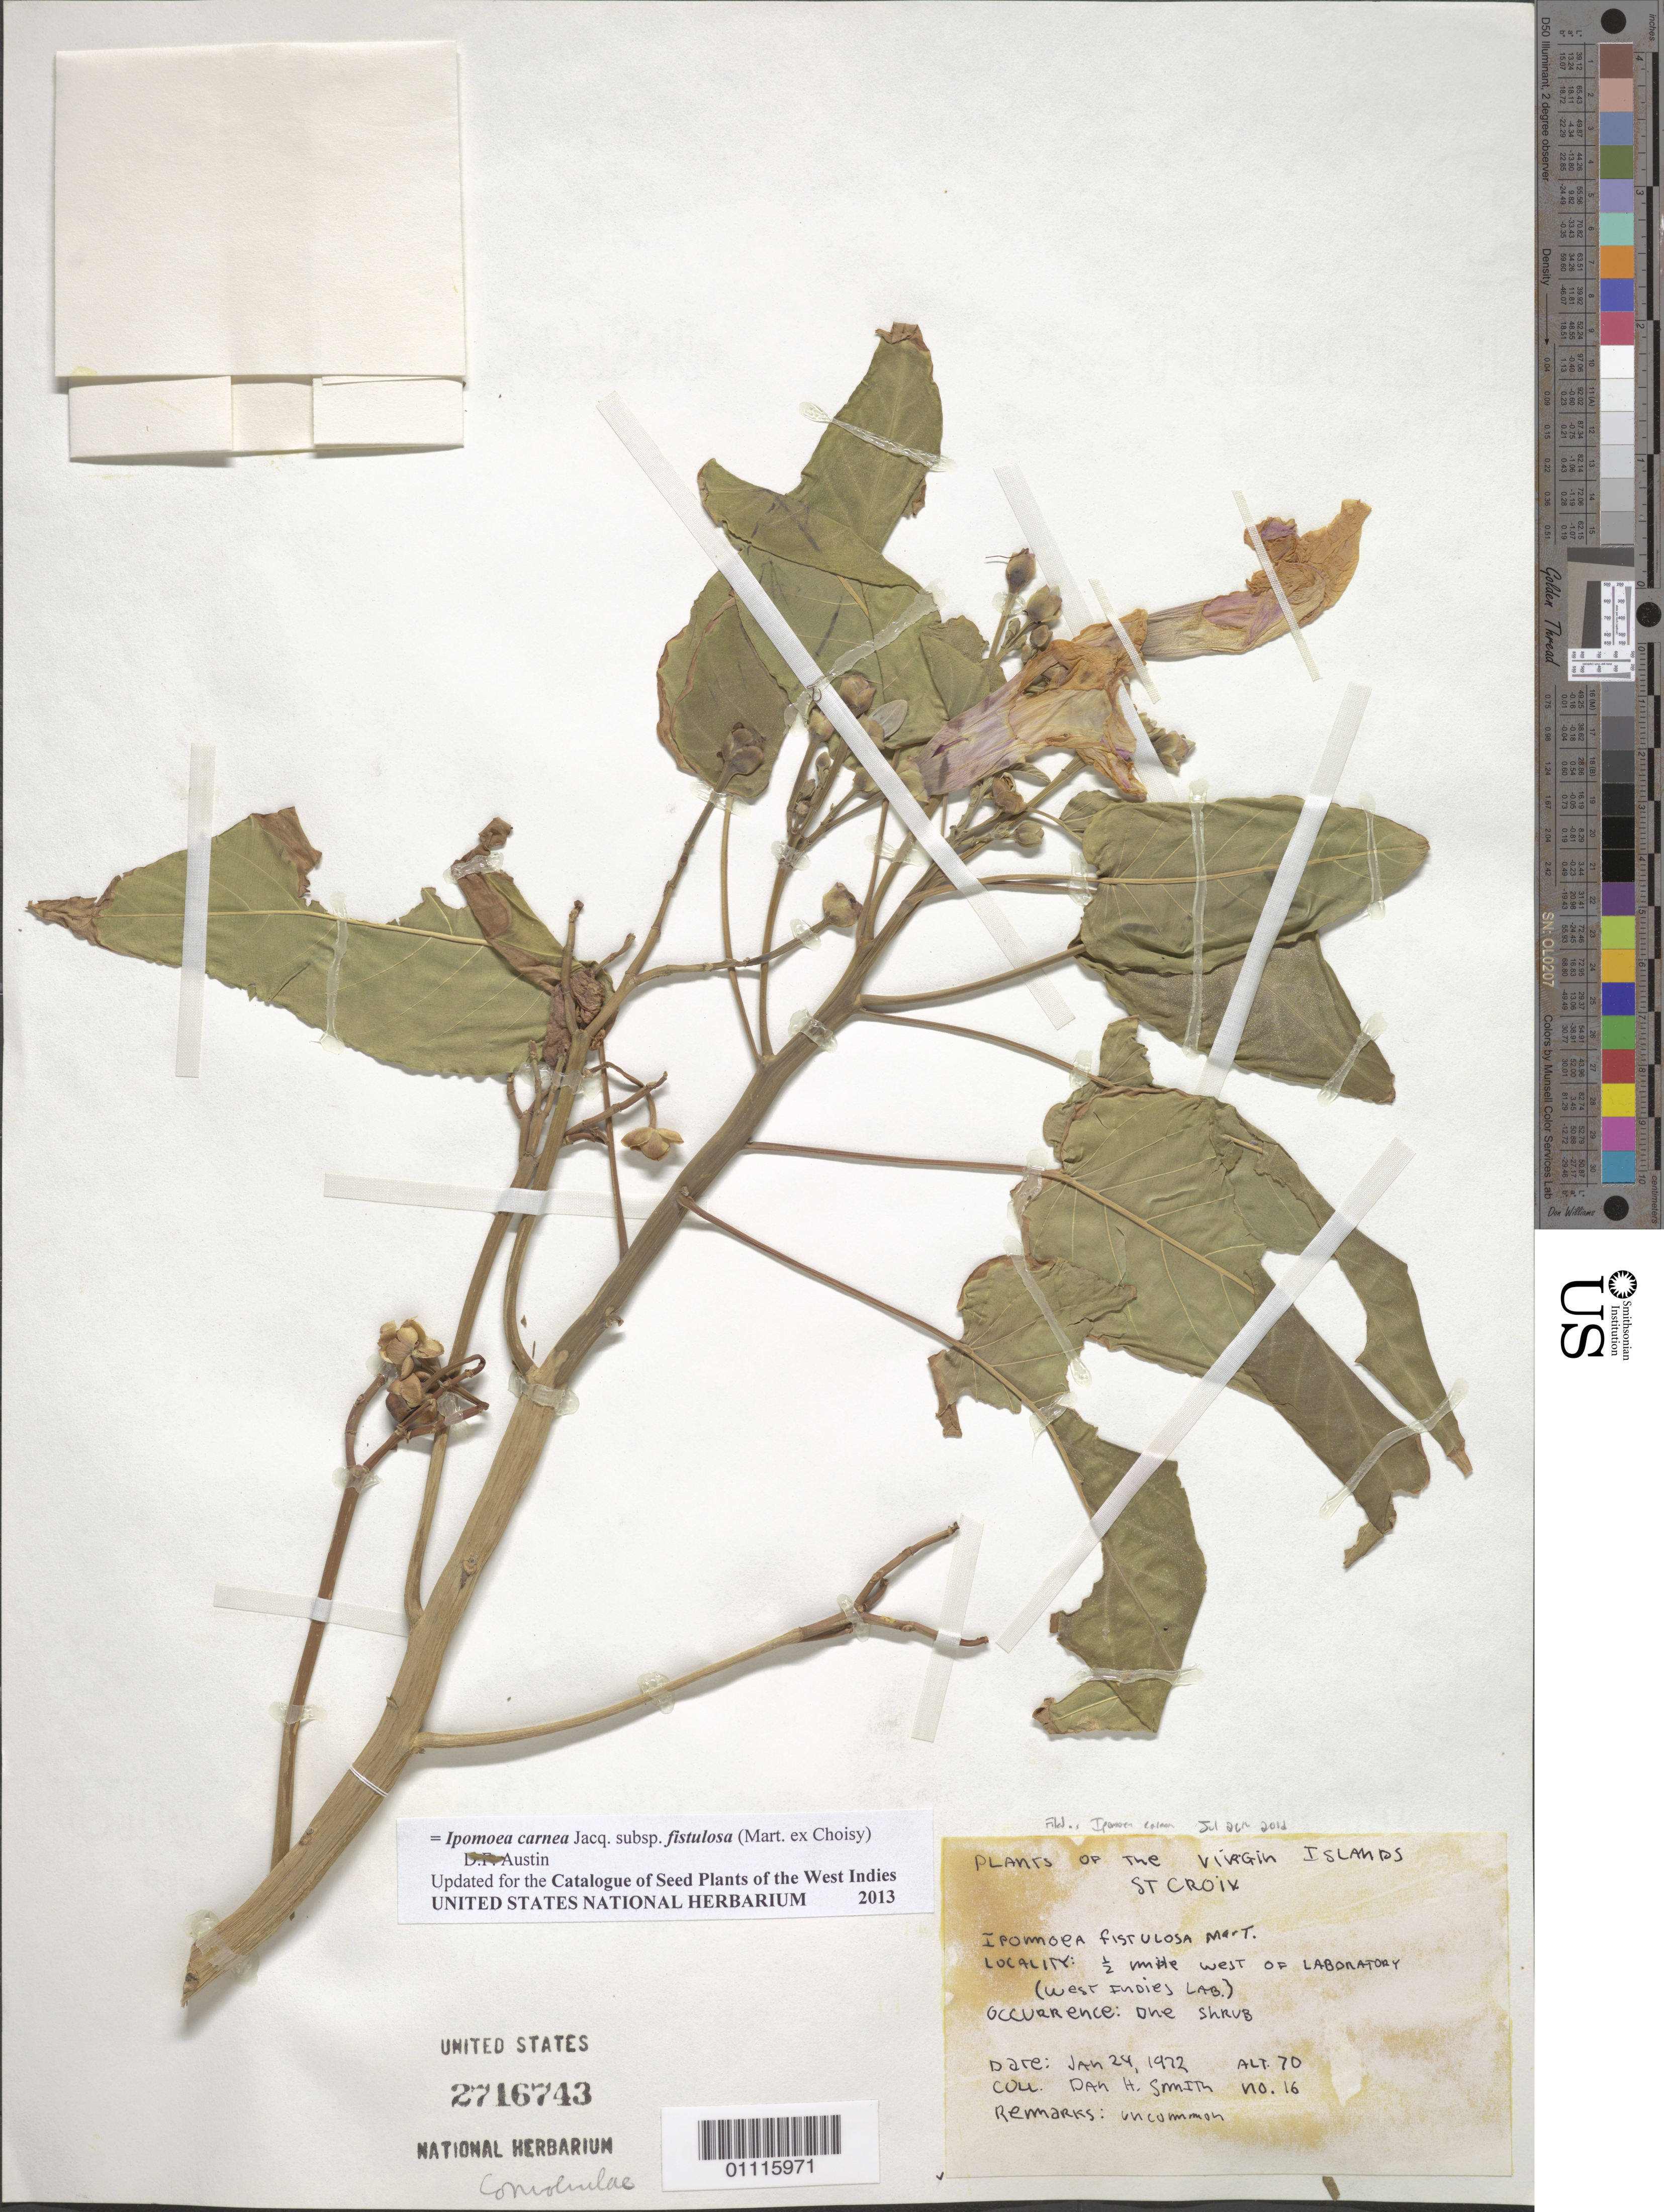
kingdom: Plantae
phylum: Tracheophyta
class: Magnoliopsida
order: Solanales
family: Convolvulaceae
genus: Ipomoea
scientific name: Ipomoea carnea subsp. fistulosa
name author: (Mart. ex Choisy) D.F. Austin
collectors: D. H. Smith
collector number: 16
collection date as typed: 24 Jan 1972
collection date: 1972-01-24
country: U.S. Virgin Islands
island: St. Croix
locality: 1/2 mile W of Laboratory (West Indies Lab).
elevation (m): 70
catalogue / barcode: US 2716743